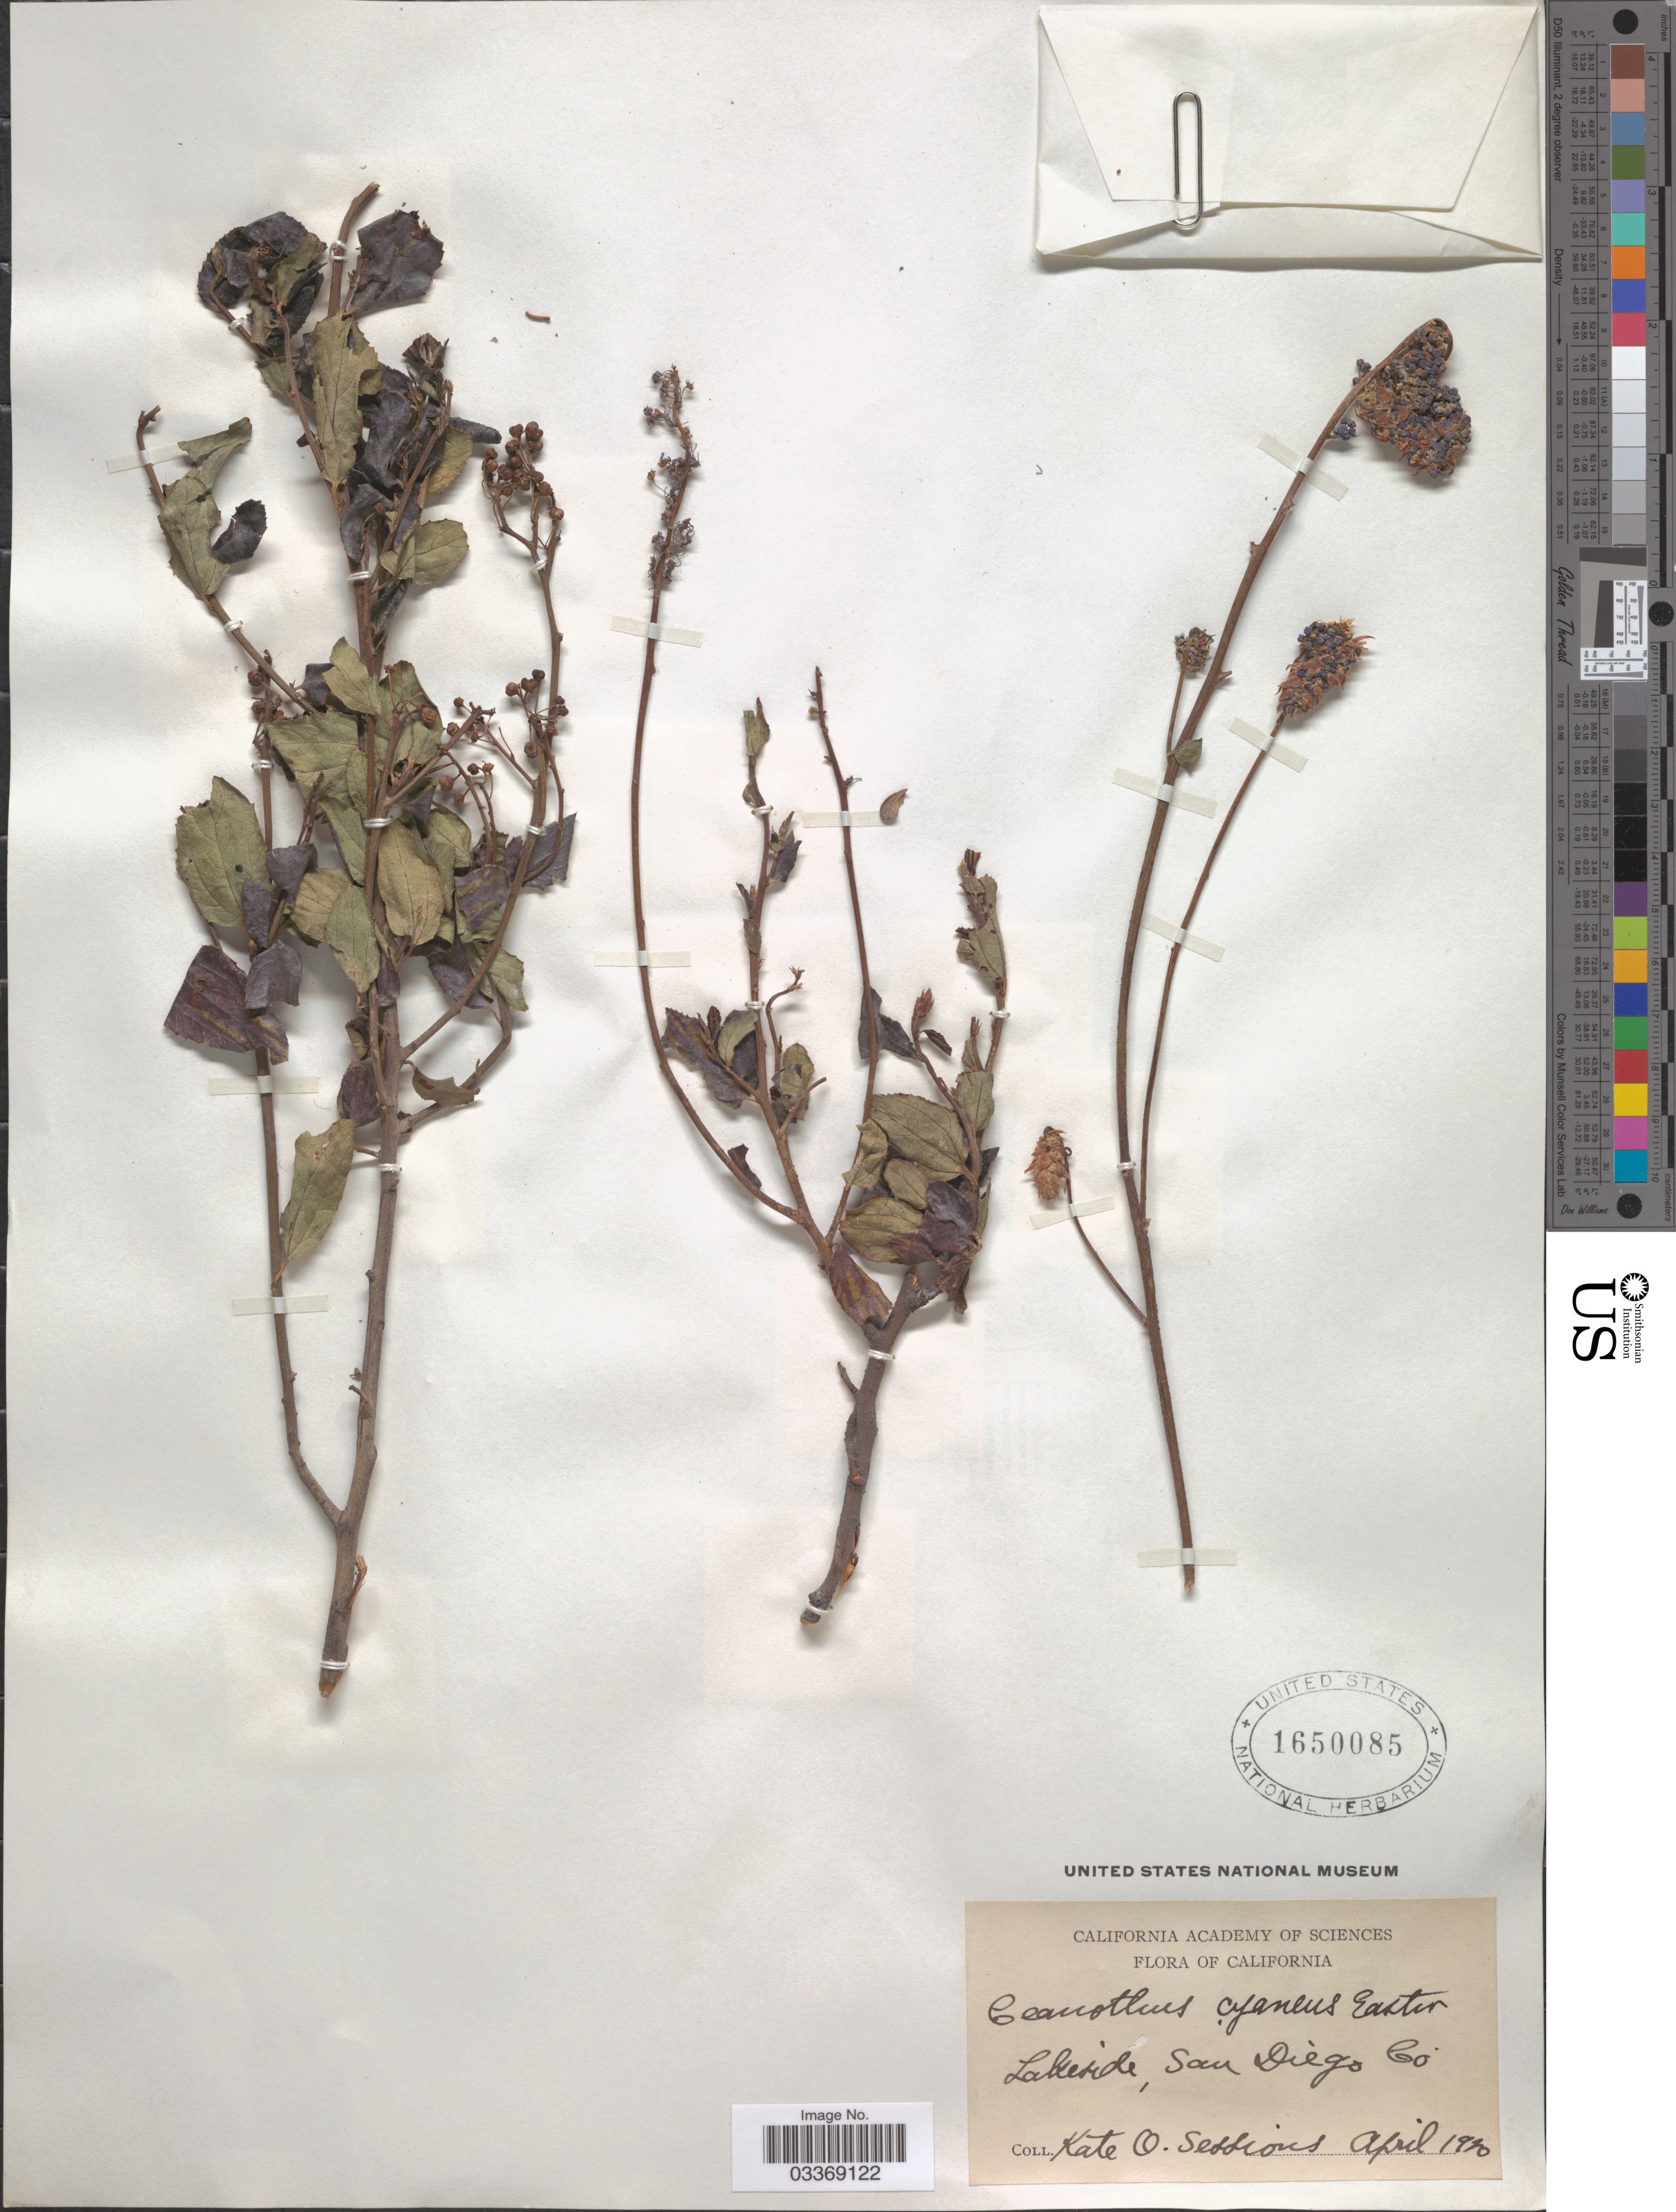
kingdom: Plantae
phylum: Tracheophyta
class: Magnoliopsida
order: Rosales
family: Rhamnaceae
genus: Ceanothus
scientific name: Ceanothus cyaneus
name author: Eastw.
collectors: K. Sessions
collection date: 1920-04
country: United States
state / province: California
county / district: San Diego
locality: Lakeside, San Diego Co.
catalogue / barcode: US 1650085